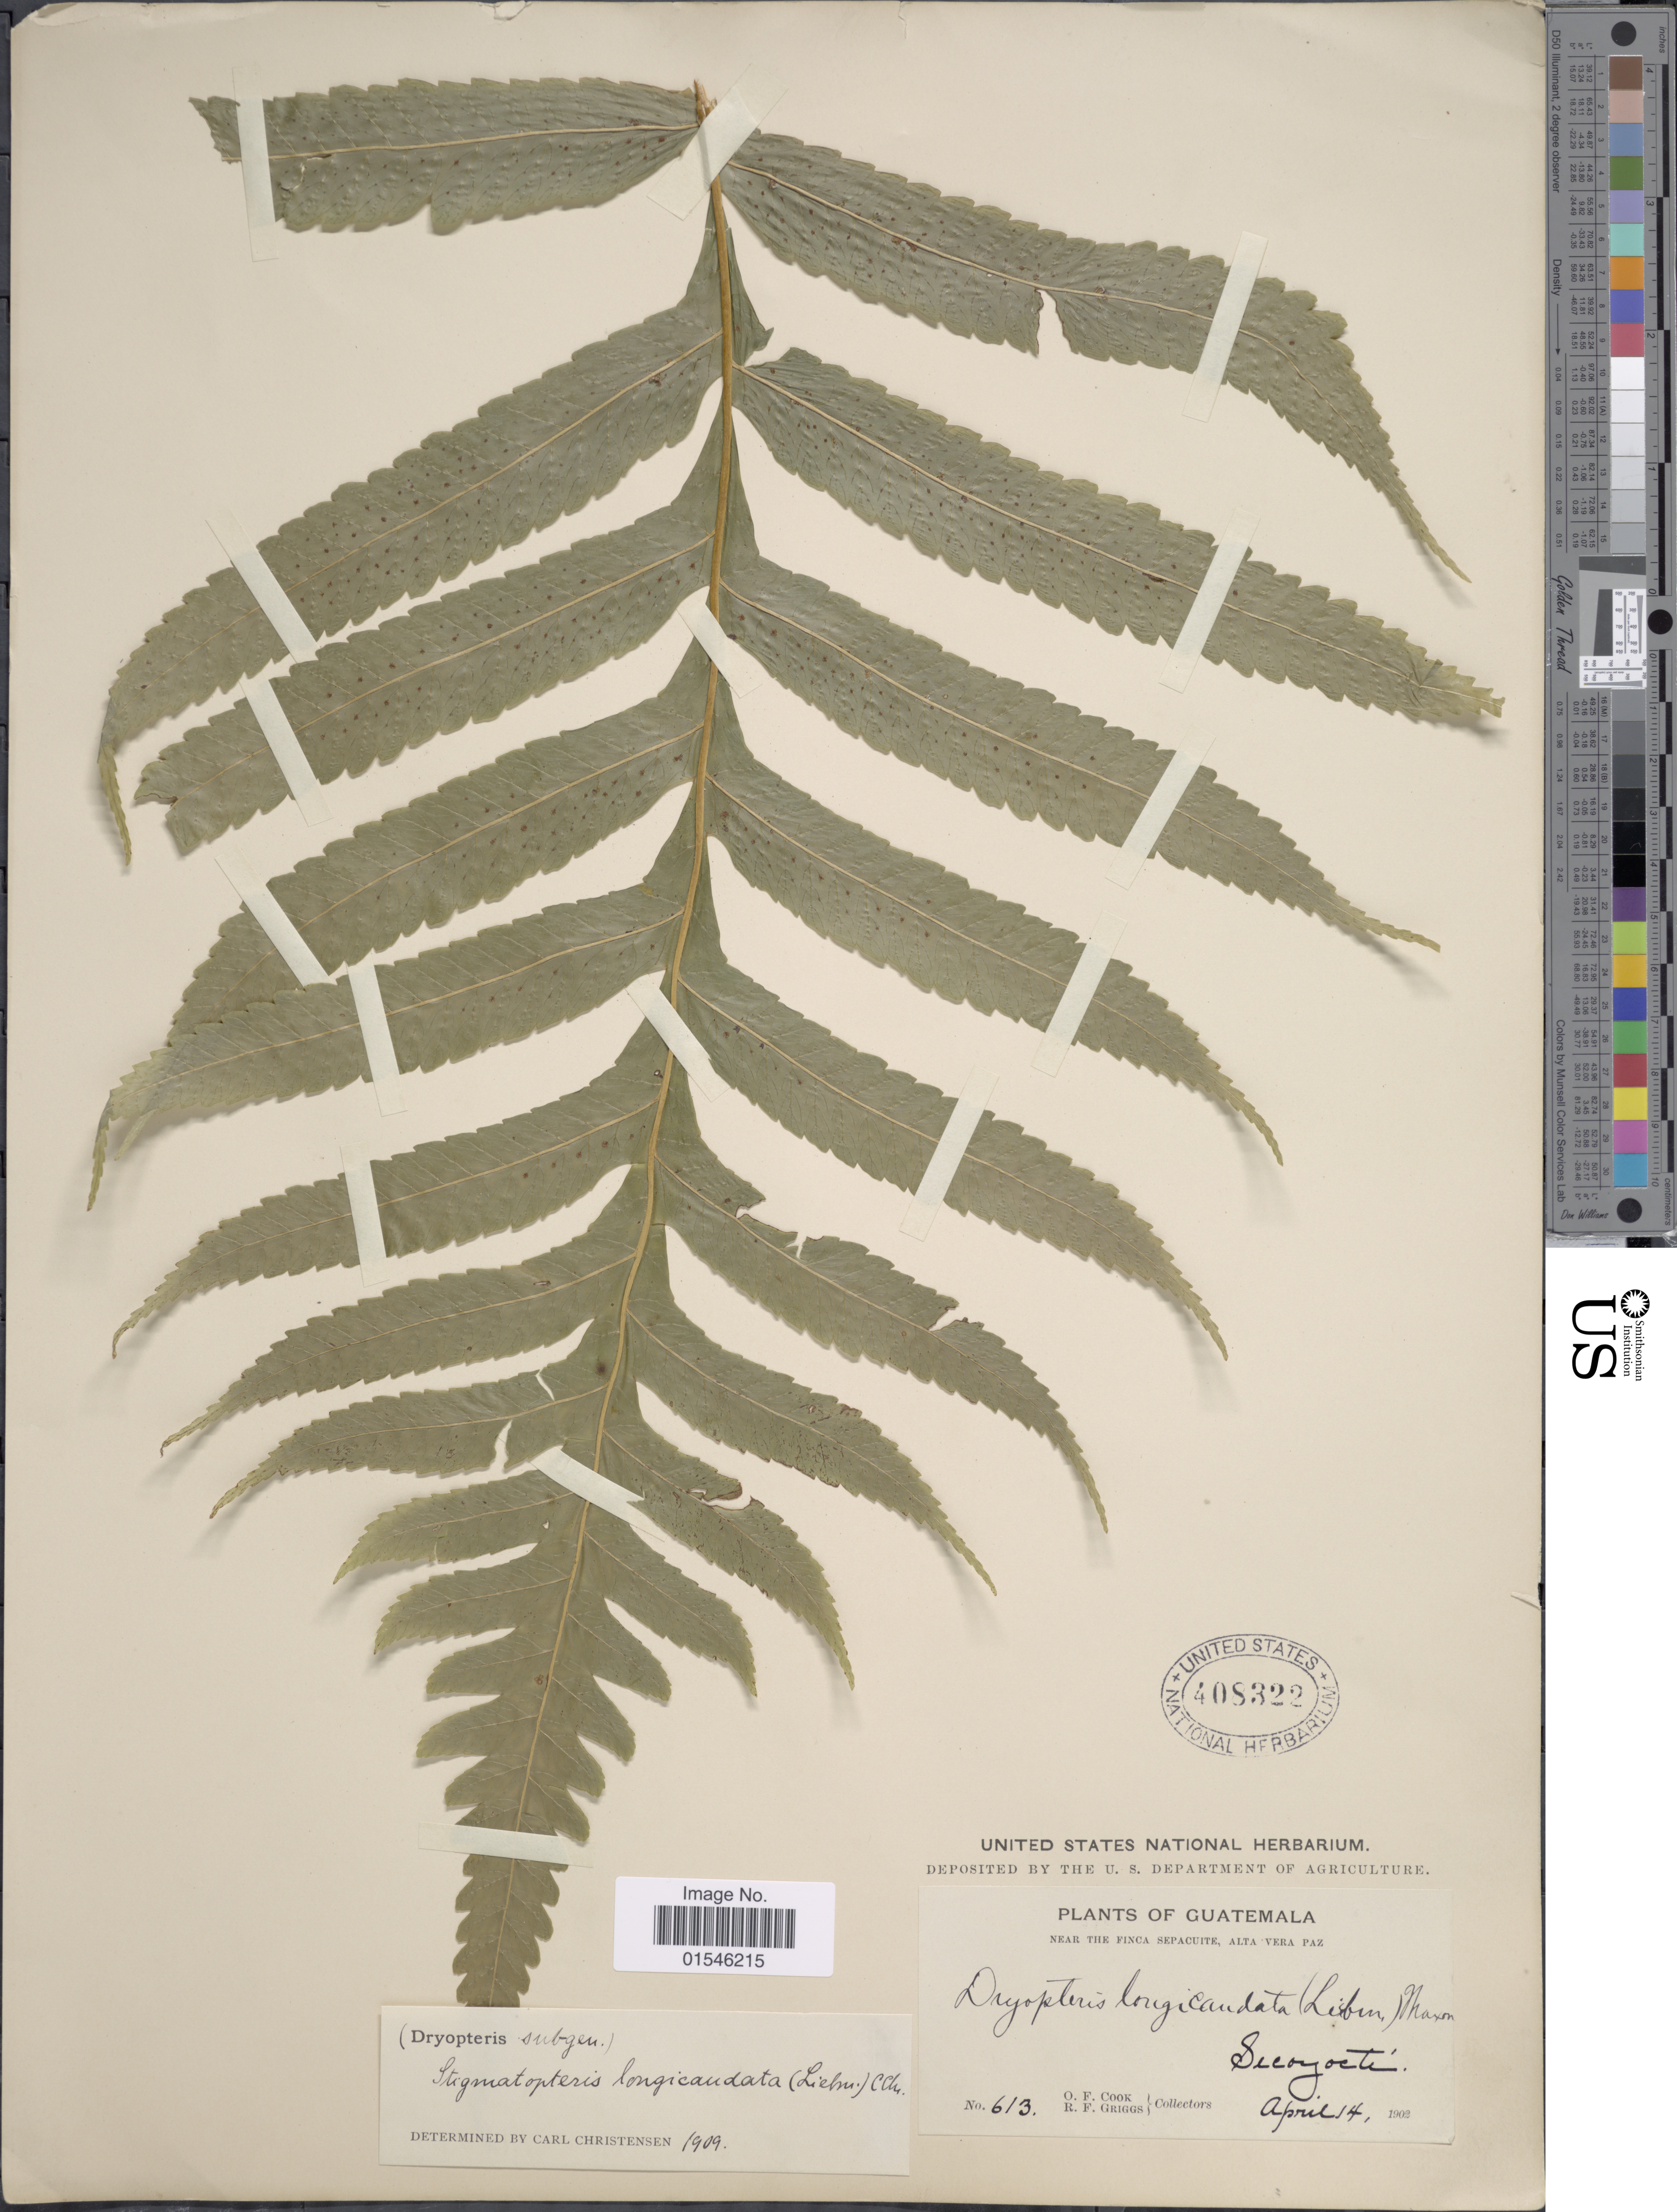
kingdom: Plantae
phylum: Tracheophyta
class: Polypodiopsida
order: Polypodiales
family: Dryopteridaceae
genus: Stigmatopteris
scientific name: Stigmatopteris longicaudata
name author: (Leibm.) C. Chr.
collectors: O. F. Cook & R. F. Griggs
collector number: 613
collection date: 1902-04-14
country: Guatemala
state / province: Alta Verapaz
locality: Near the Finca Sepacuite, Secoyocti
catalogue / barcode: US 408322